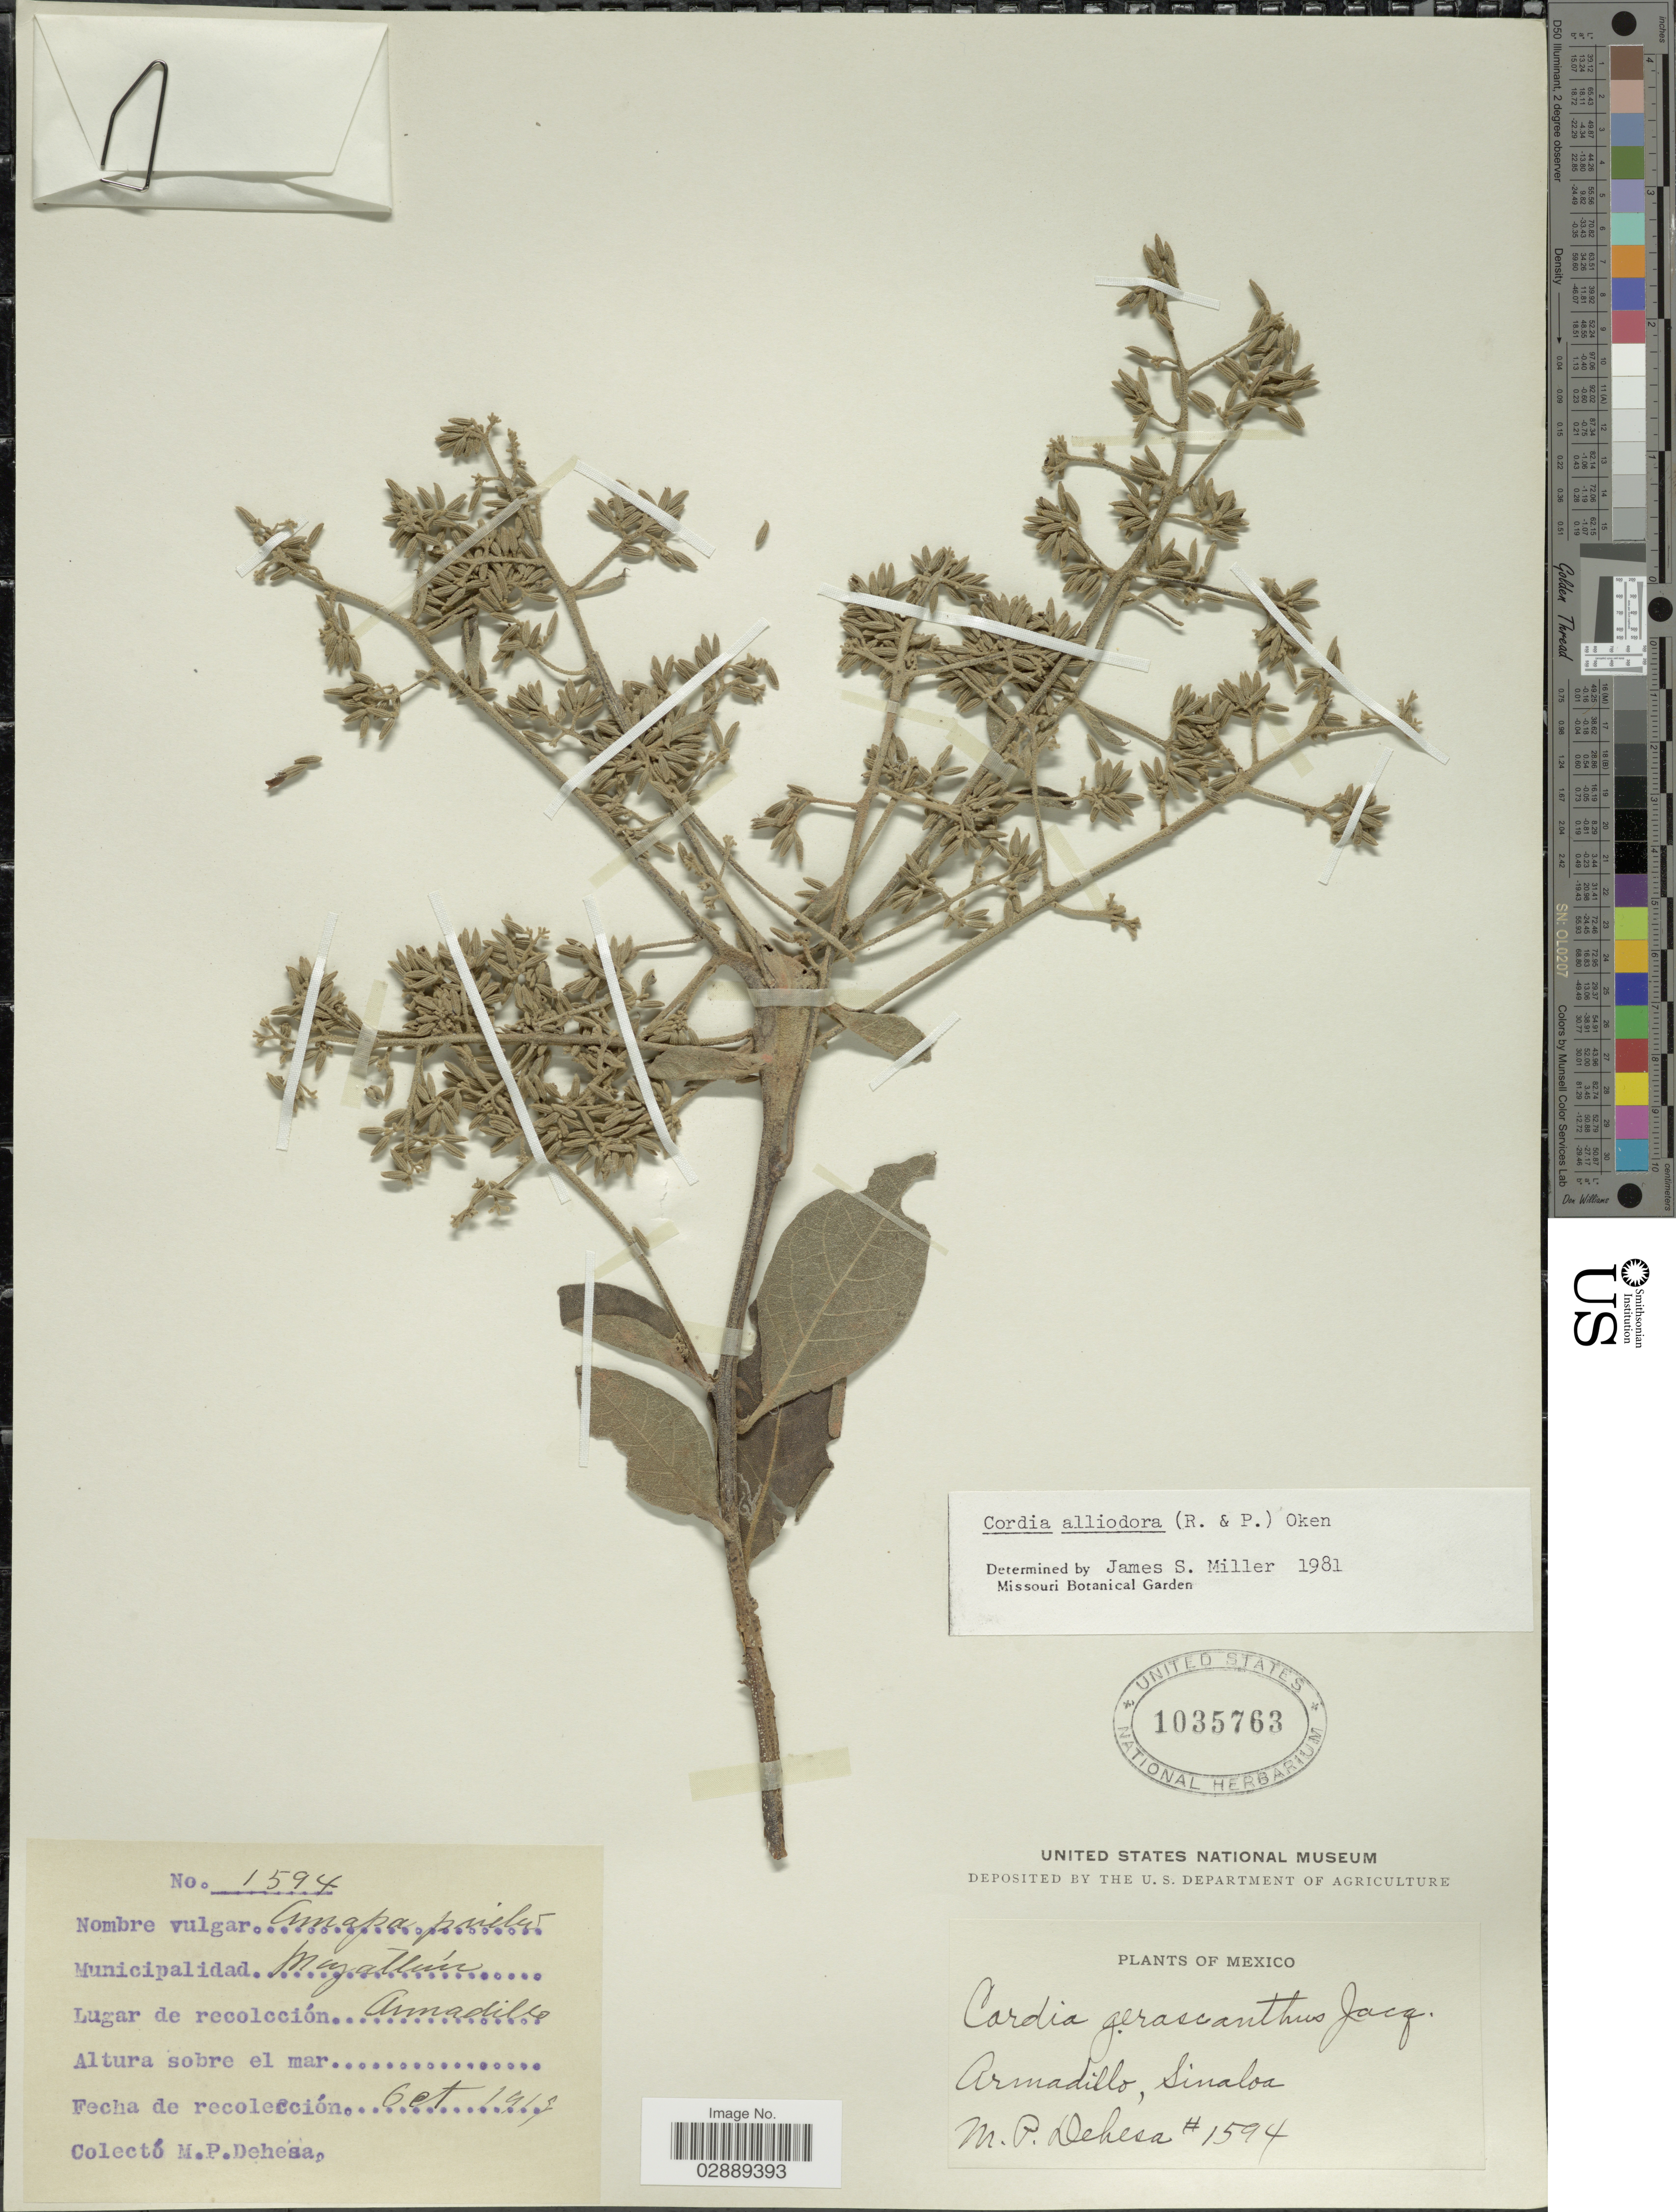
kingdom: Plantae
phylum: Tracheophyta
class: Magnoliopsida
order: Boraginales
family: Cordiaceae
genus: Cordia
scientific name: Cordia alliodora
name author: (Ruiz & Pav.) Oken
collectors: M. Dehesa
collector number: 1549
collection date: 1919-10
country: Mexico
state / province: Sinaloa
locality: Armadillo. Municipalidad Mazatlán.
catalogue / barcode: US 1035763